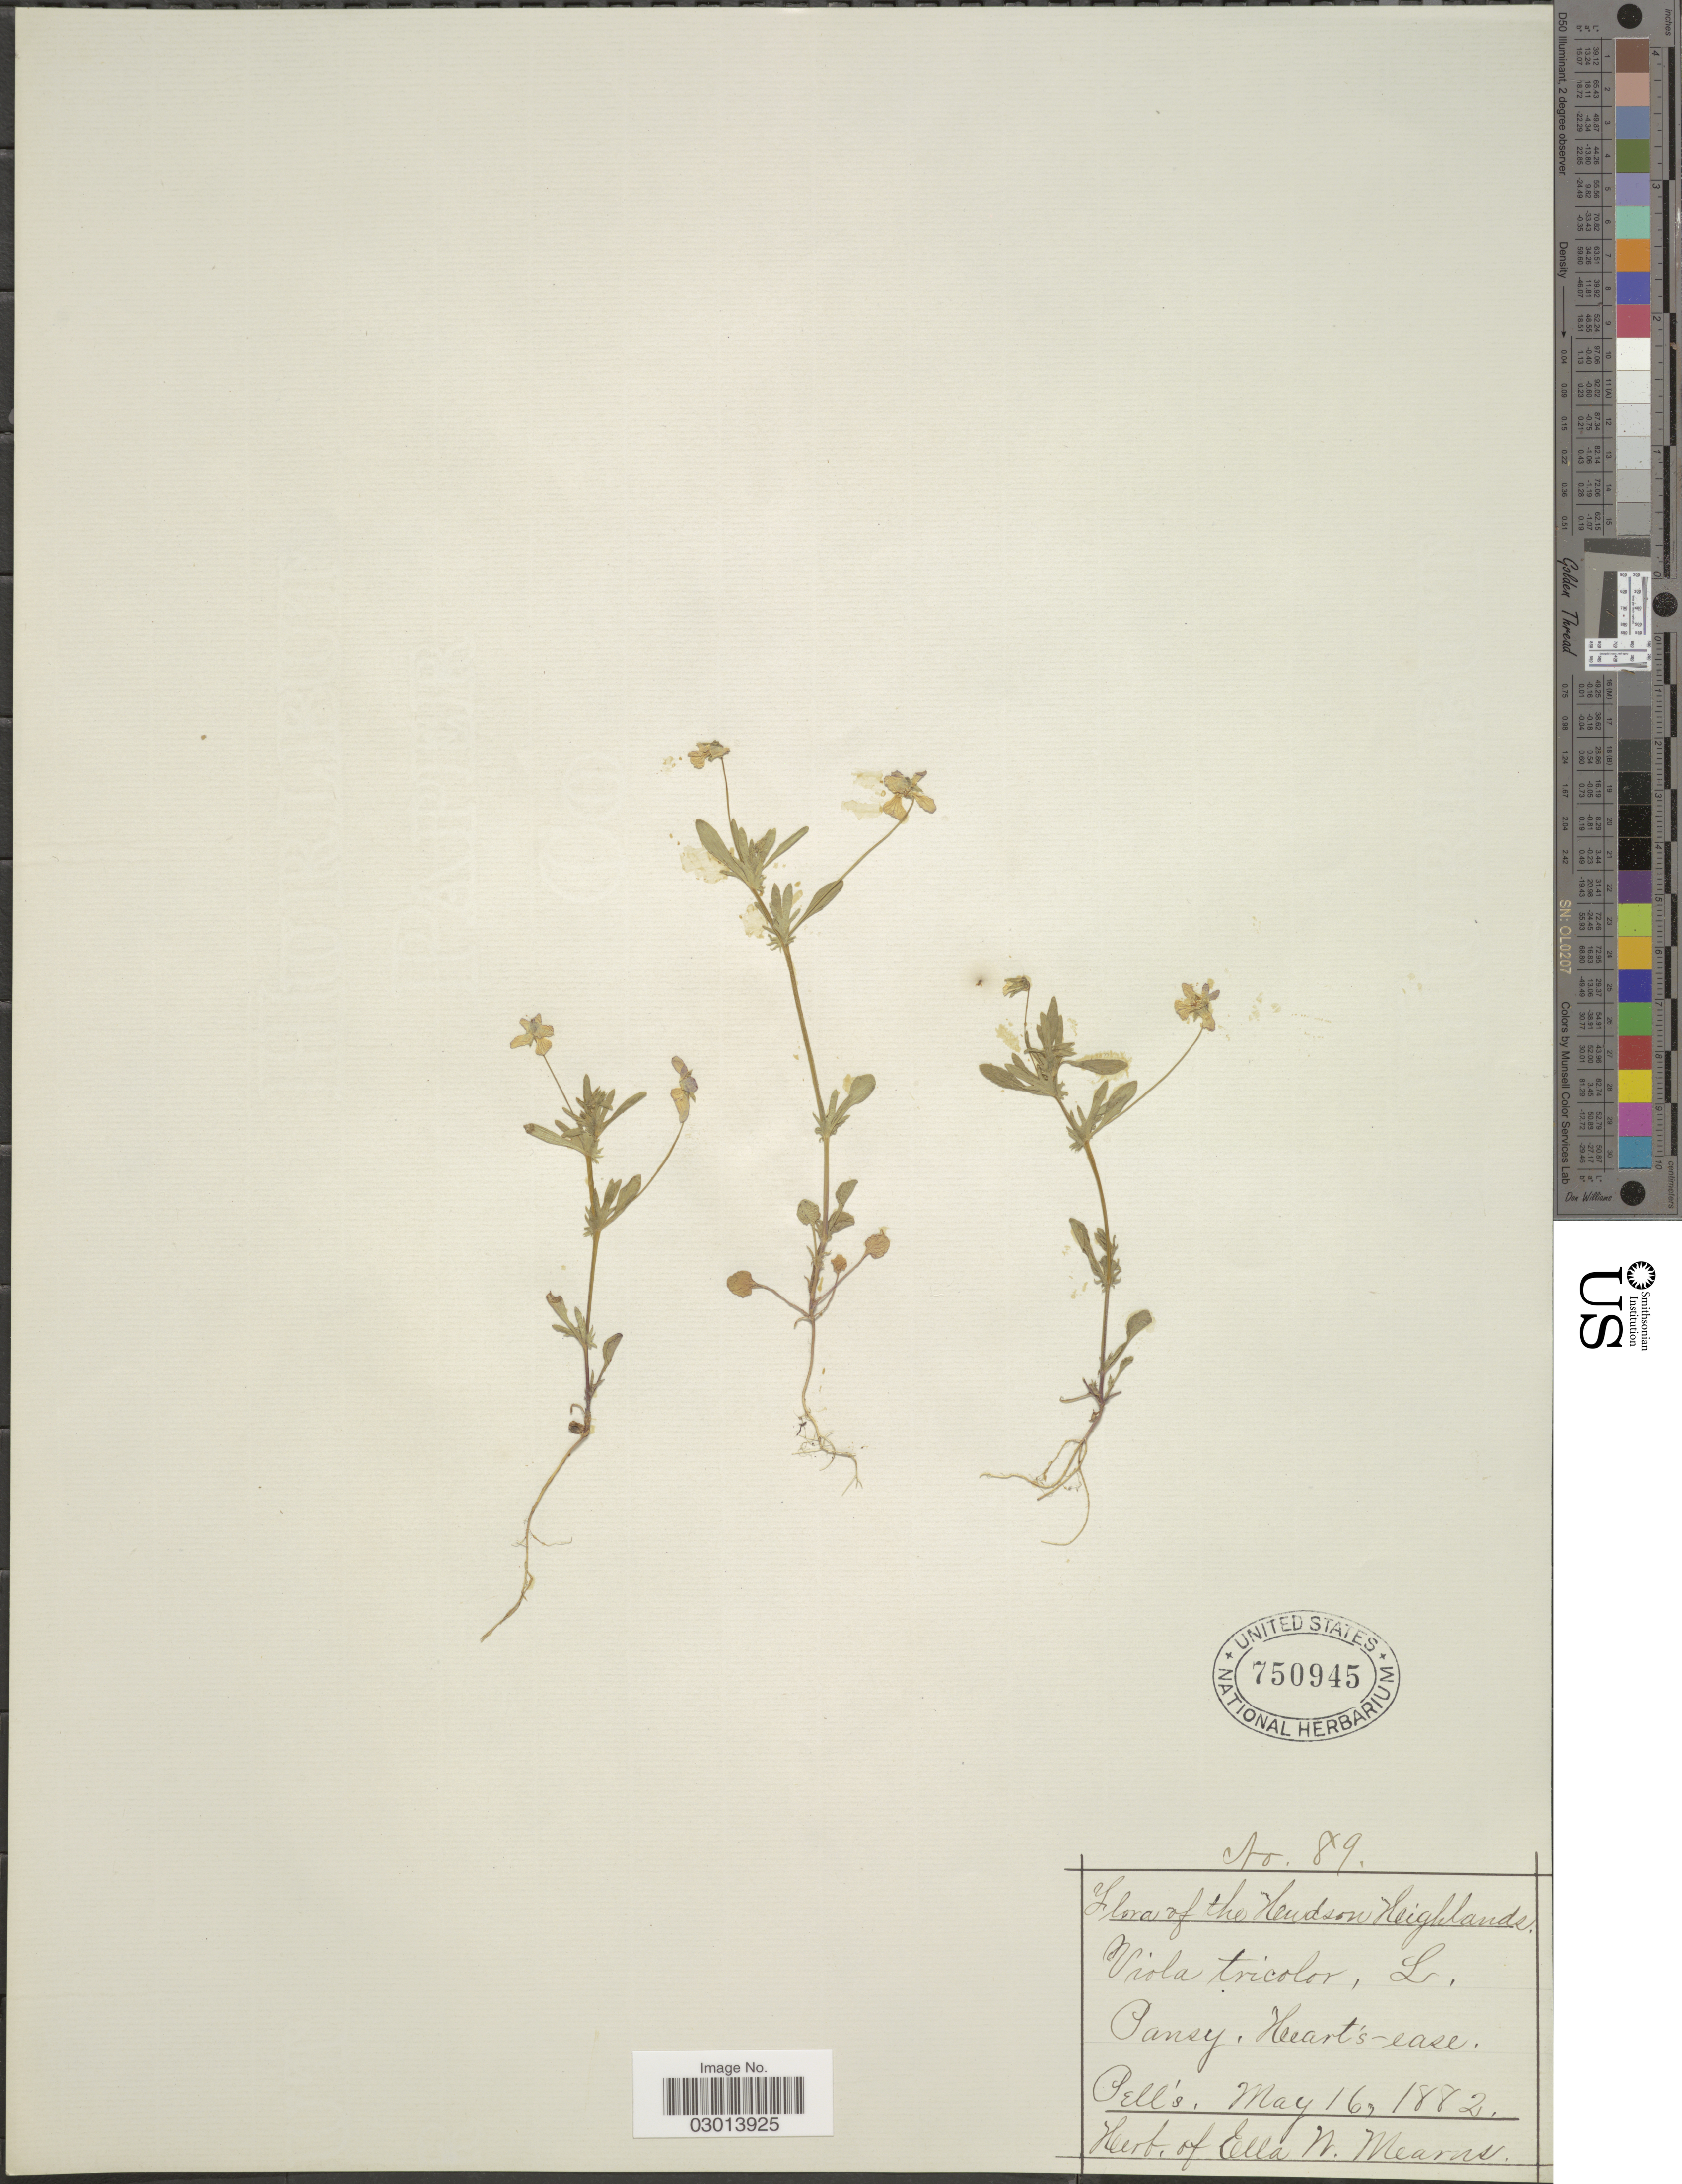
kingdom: Plantae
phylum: Tracheophyta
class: Magnoliopsida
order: Malpighiales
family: Violaceae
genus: Viola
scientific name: Viola rafinesquei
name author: Greene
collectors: ex herb. Ella W. Mearns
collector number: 89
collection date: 1882-05-16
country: United States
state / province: New York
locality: The Hudson Highlands, Pell's.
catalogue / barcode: US 750945